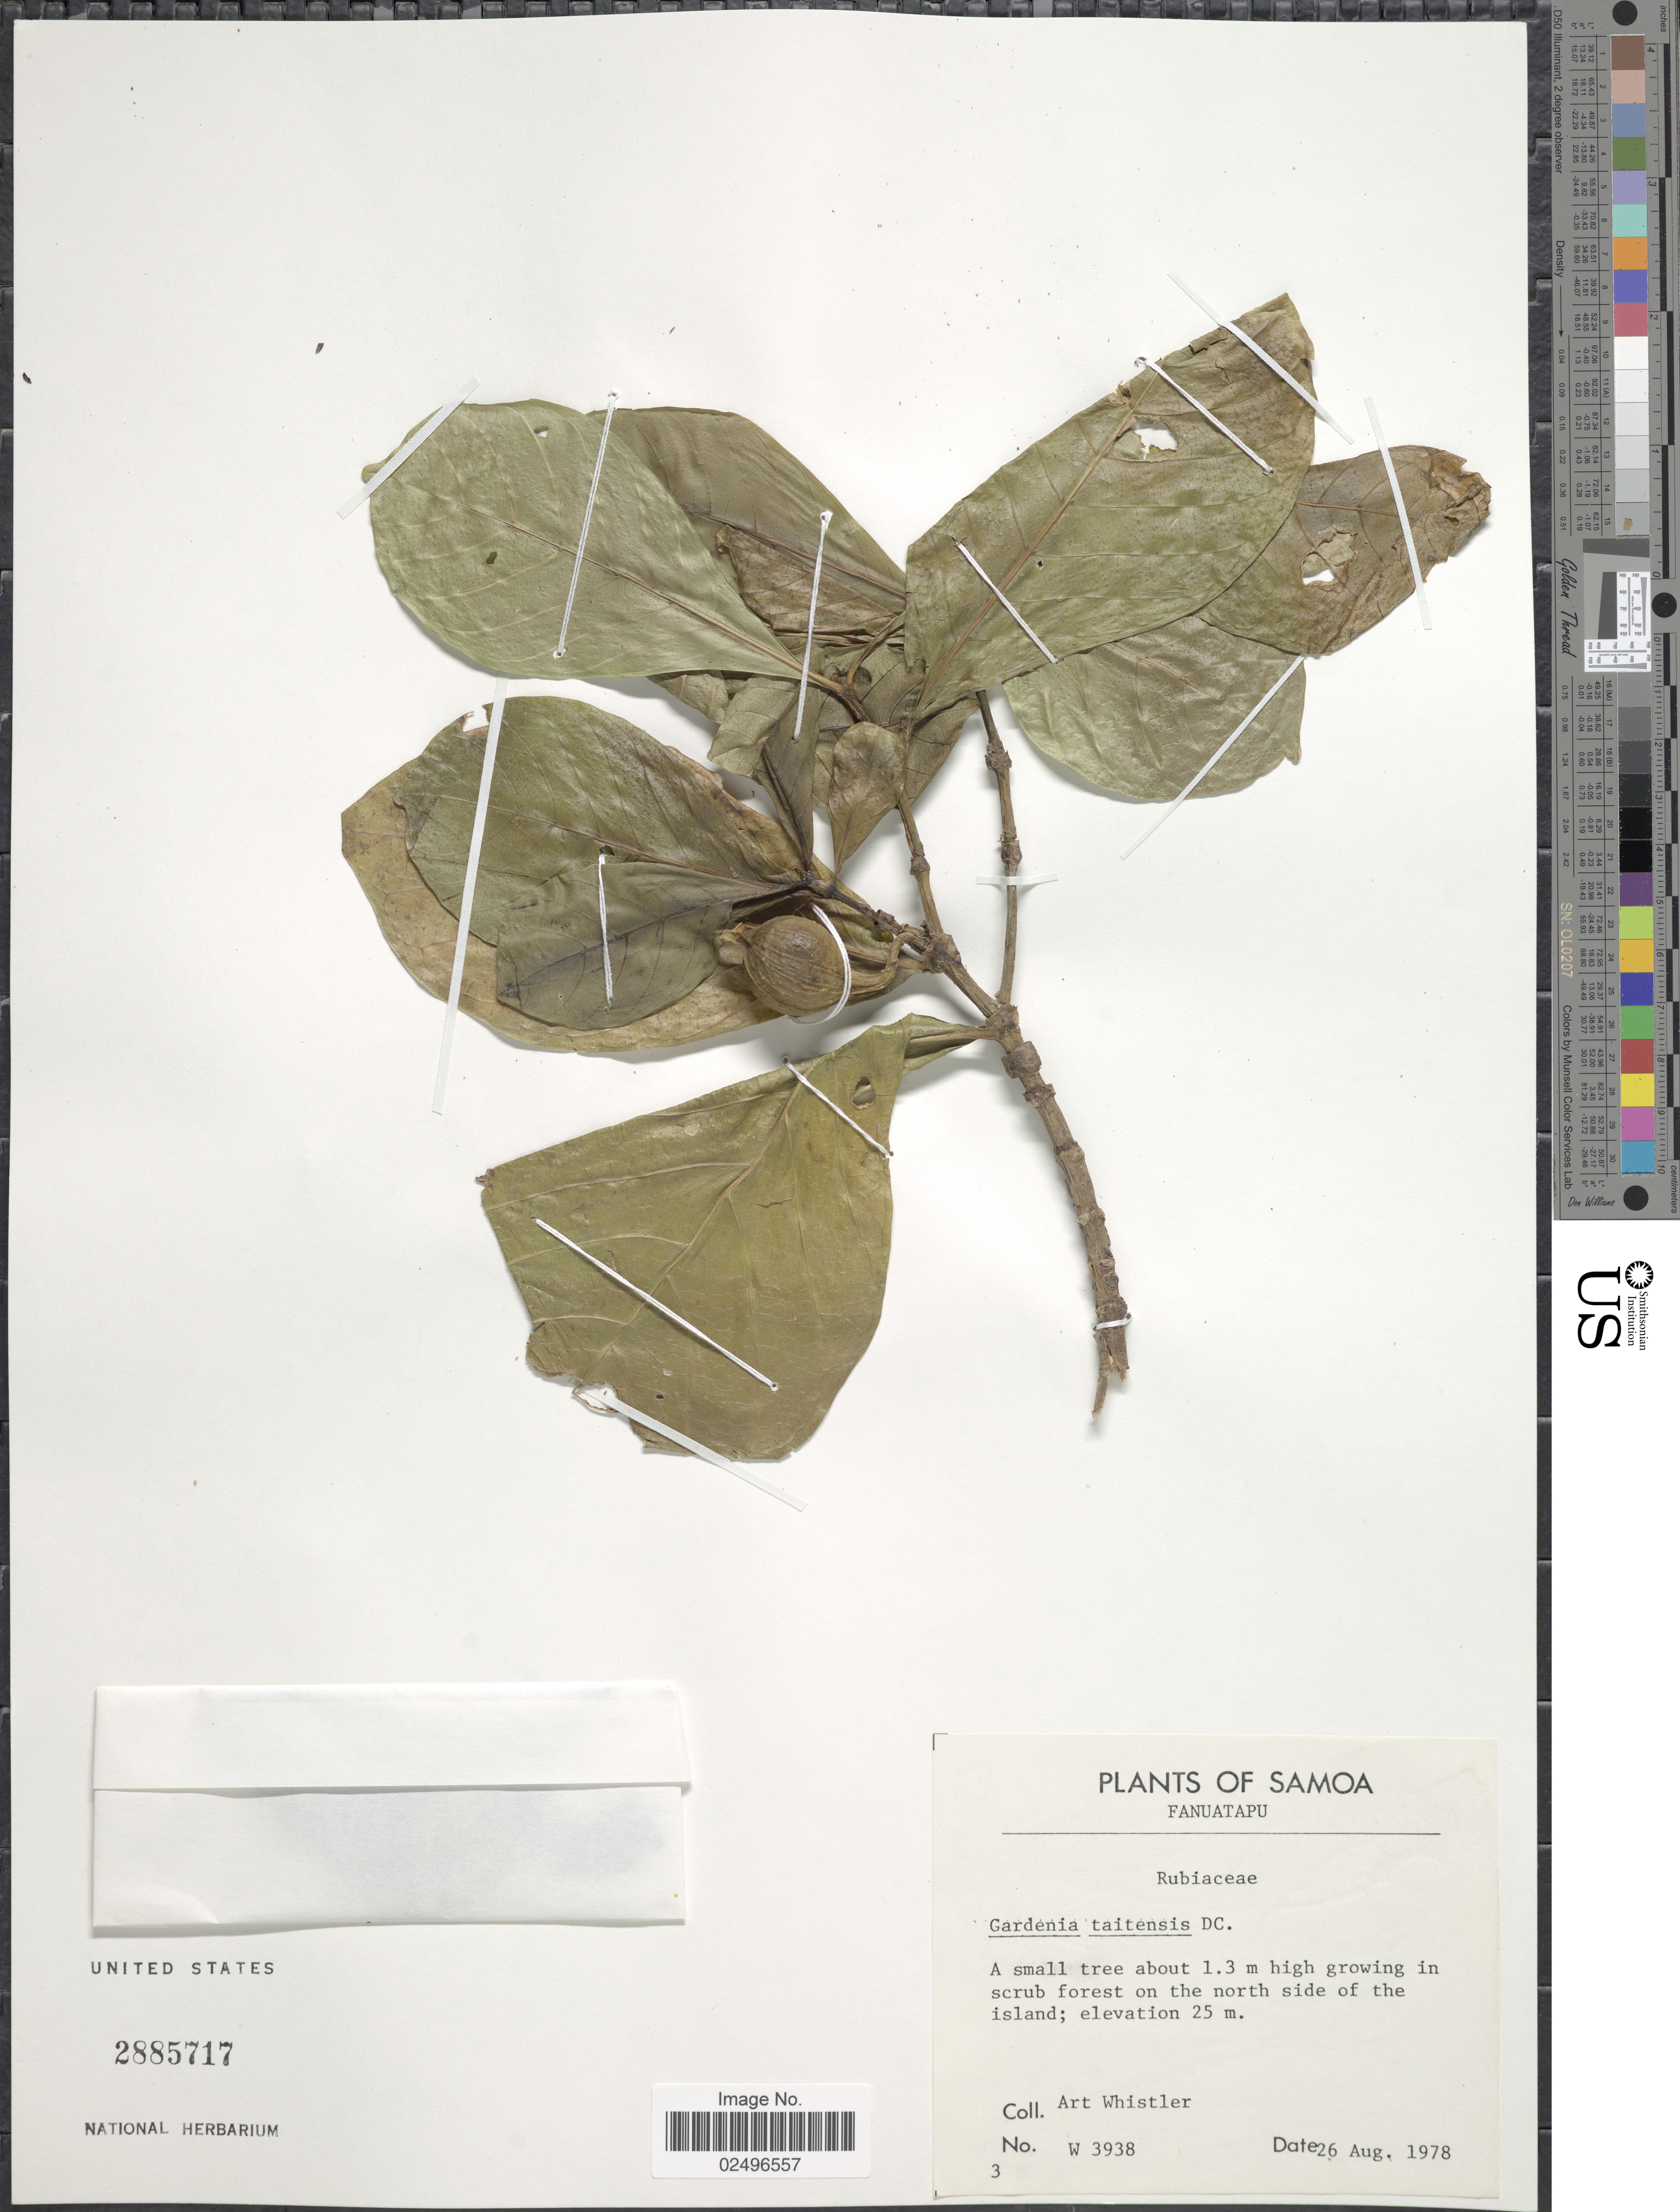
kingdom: Plantae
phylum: Tracheophyta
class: Magnoliopsida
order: Gentianales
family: Rubiaceae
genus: Gardenia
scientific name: Gardenia taitensis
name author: DC.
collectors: A. Whistler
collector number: W 3938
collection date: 1978-08-26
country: Samoa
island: Nu'utele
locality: Samoa, Fanuatapu, on the north side of the island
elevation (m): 25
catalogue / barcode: US 2885717